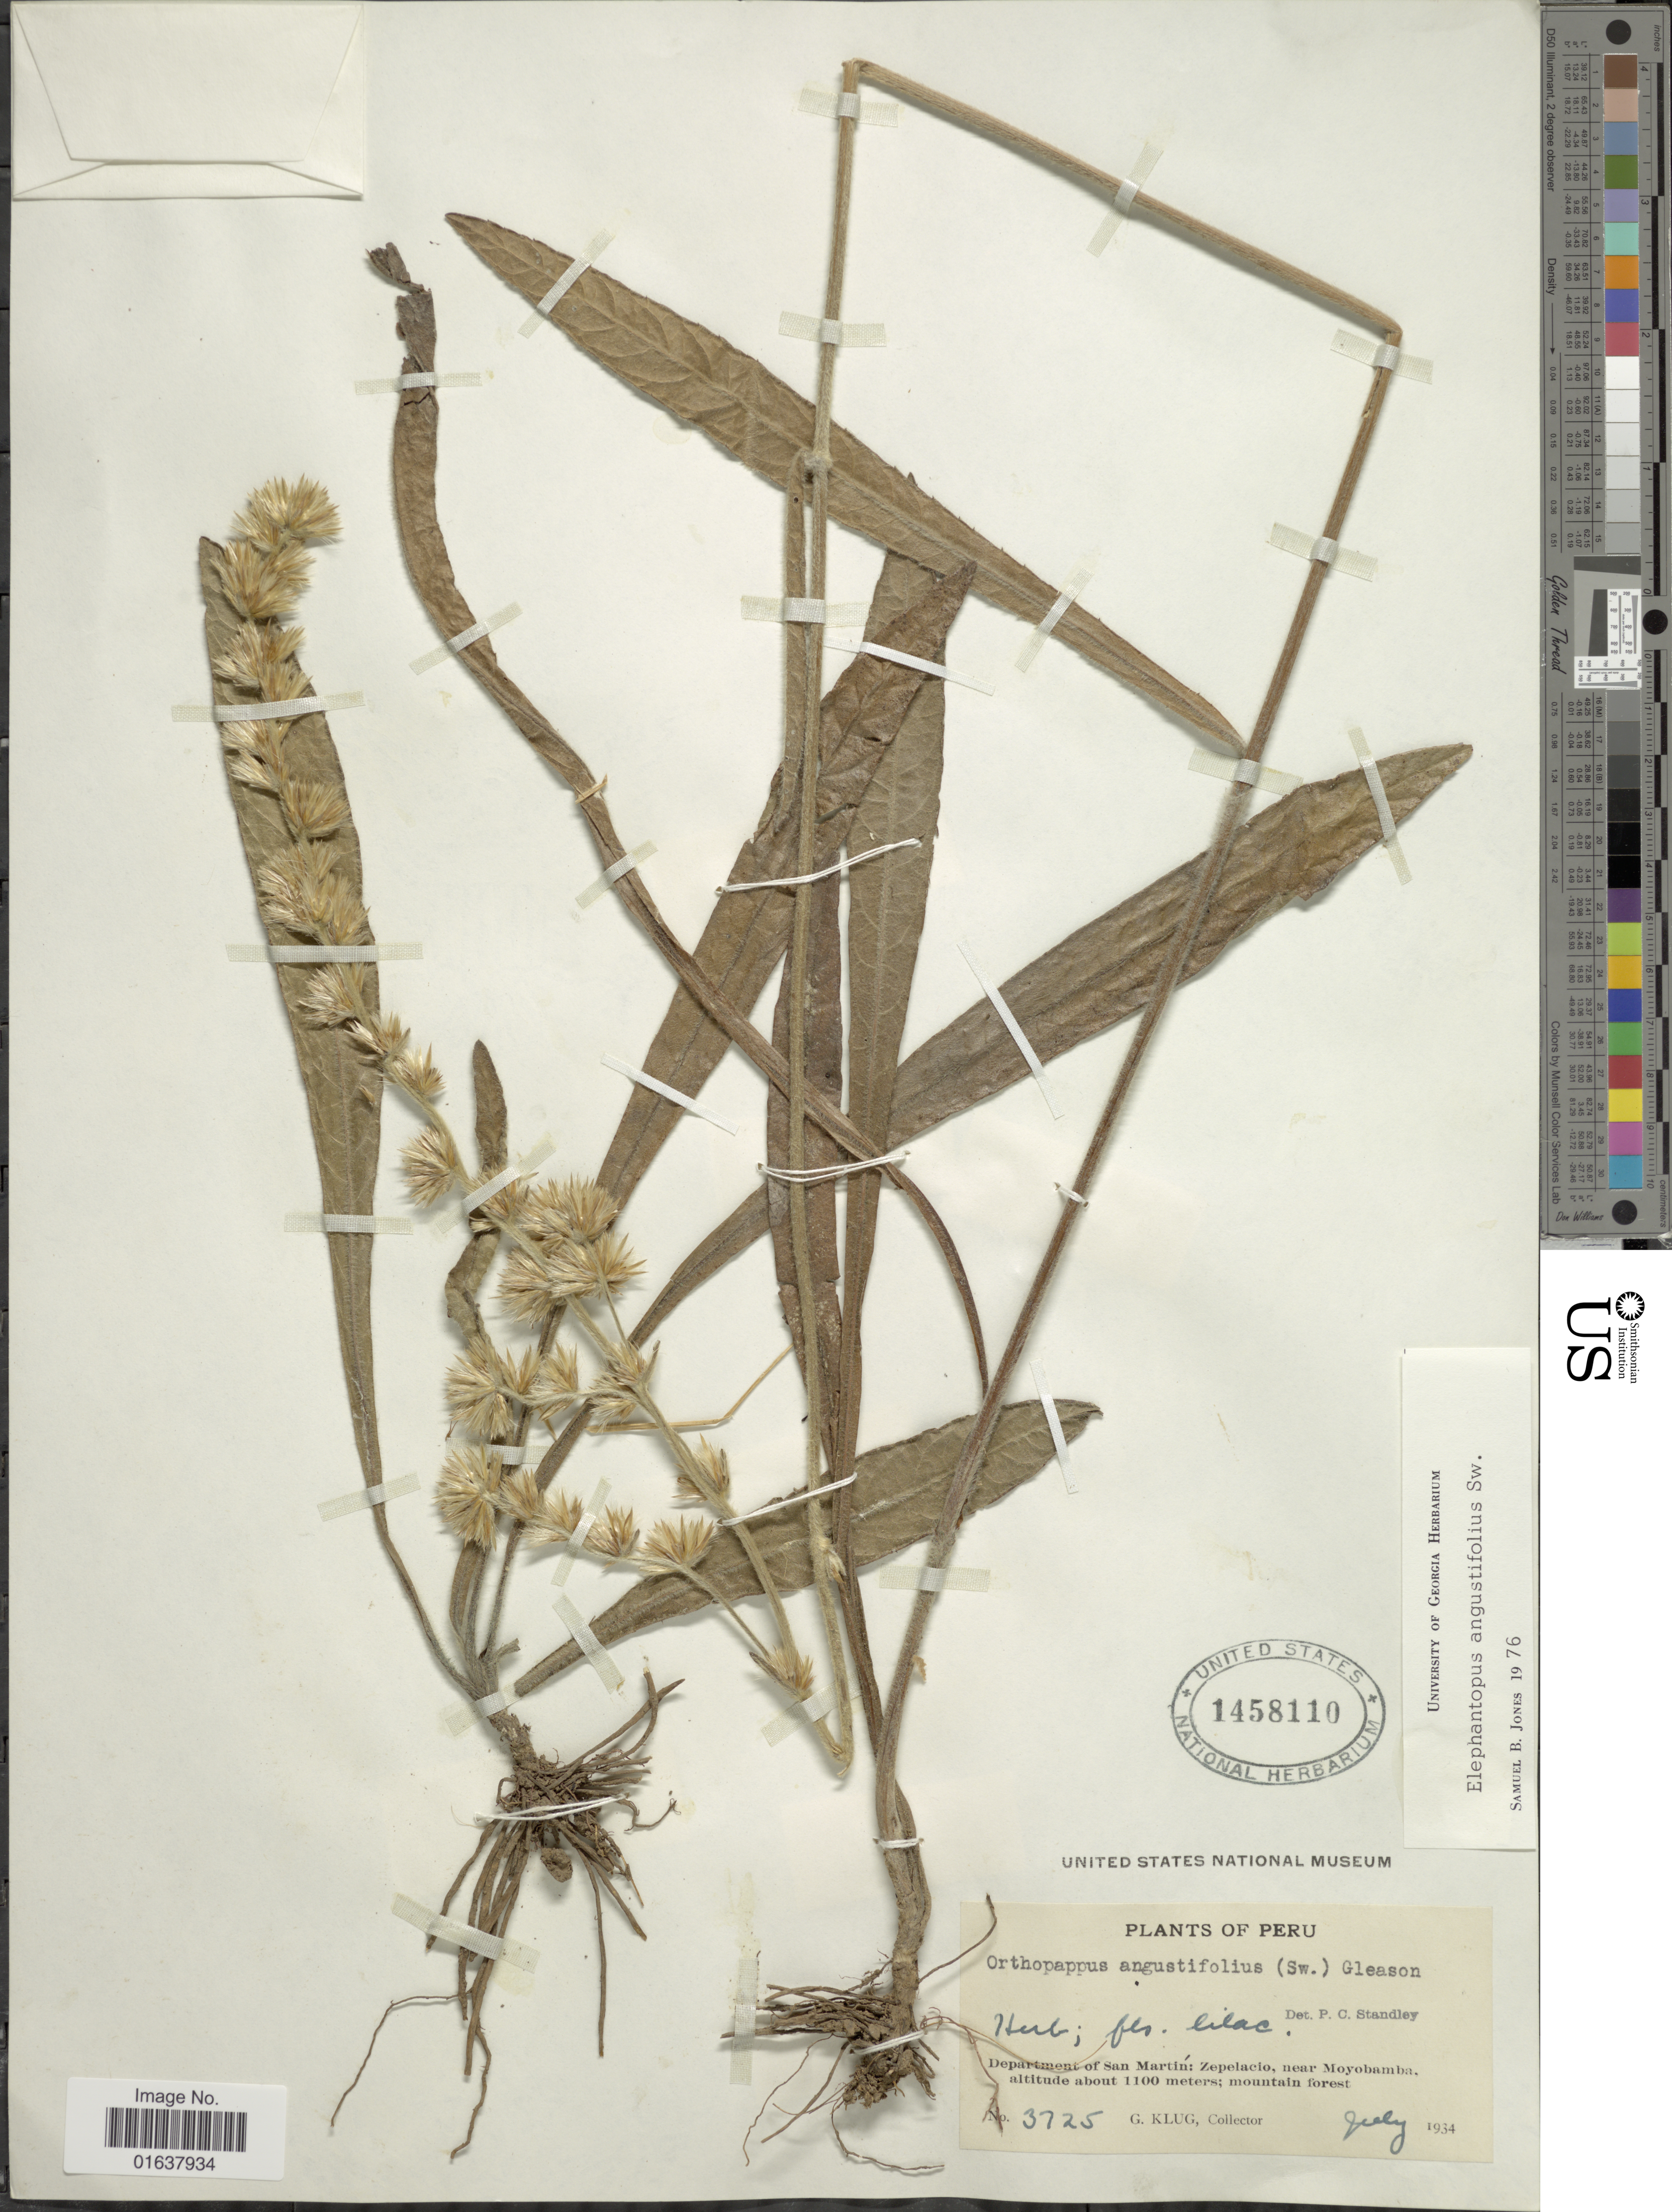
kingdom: Plantae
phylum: Tracheophyta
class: Magnoliopsida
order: Asterales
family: Asteraceae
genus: Orthopappus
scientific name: Orthopappus angustifolius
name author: (Sw.) Gleason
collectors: G. Klug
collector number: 3725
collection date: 1934-07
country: Peru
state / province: San Martín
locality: Zepelacio, near Moyobamba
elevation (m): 1100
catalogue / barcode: US 1458110